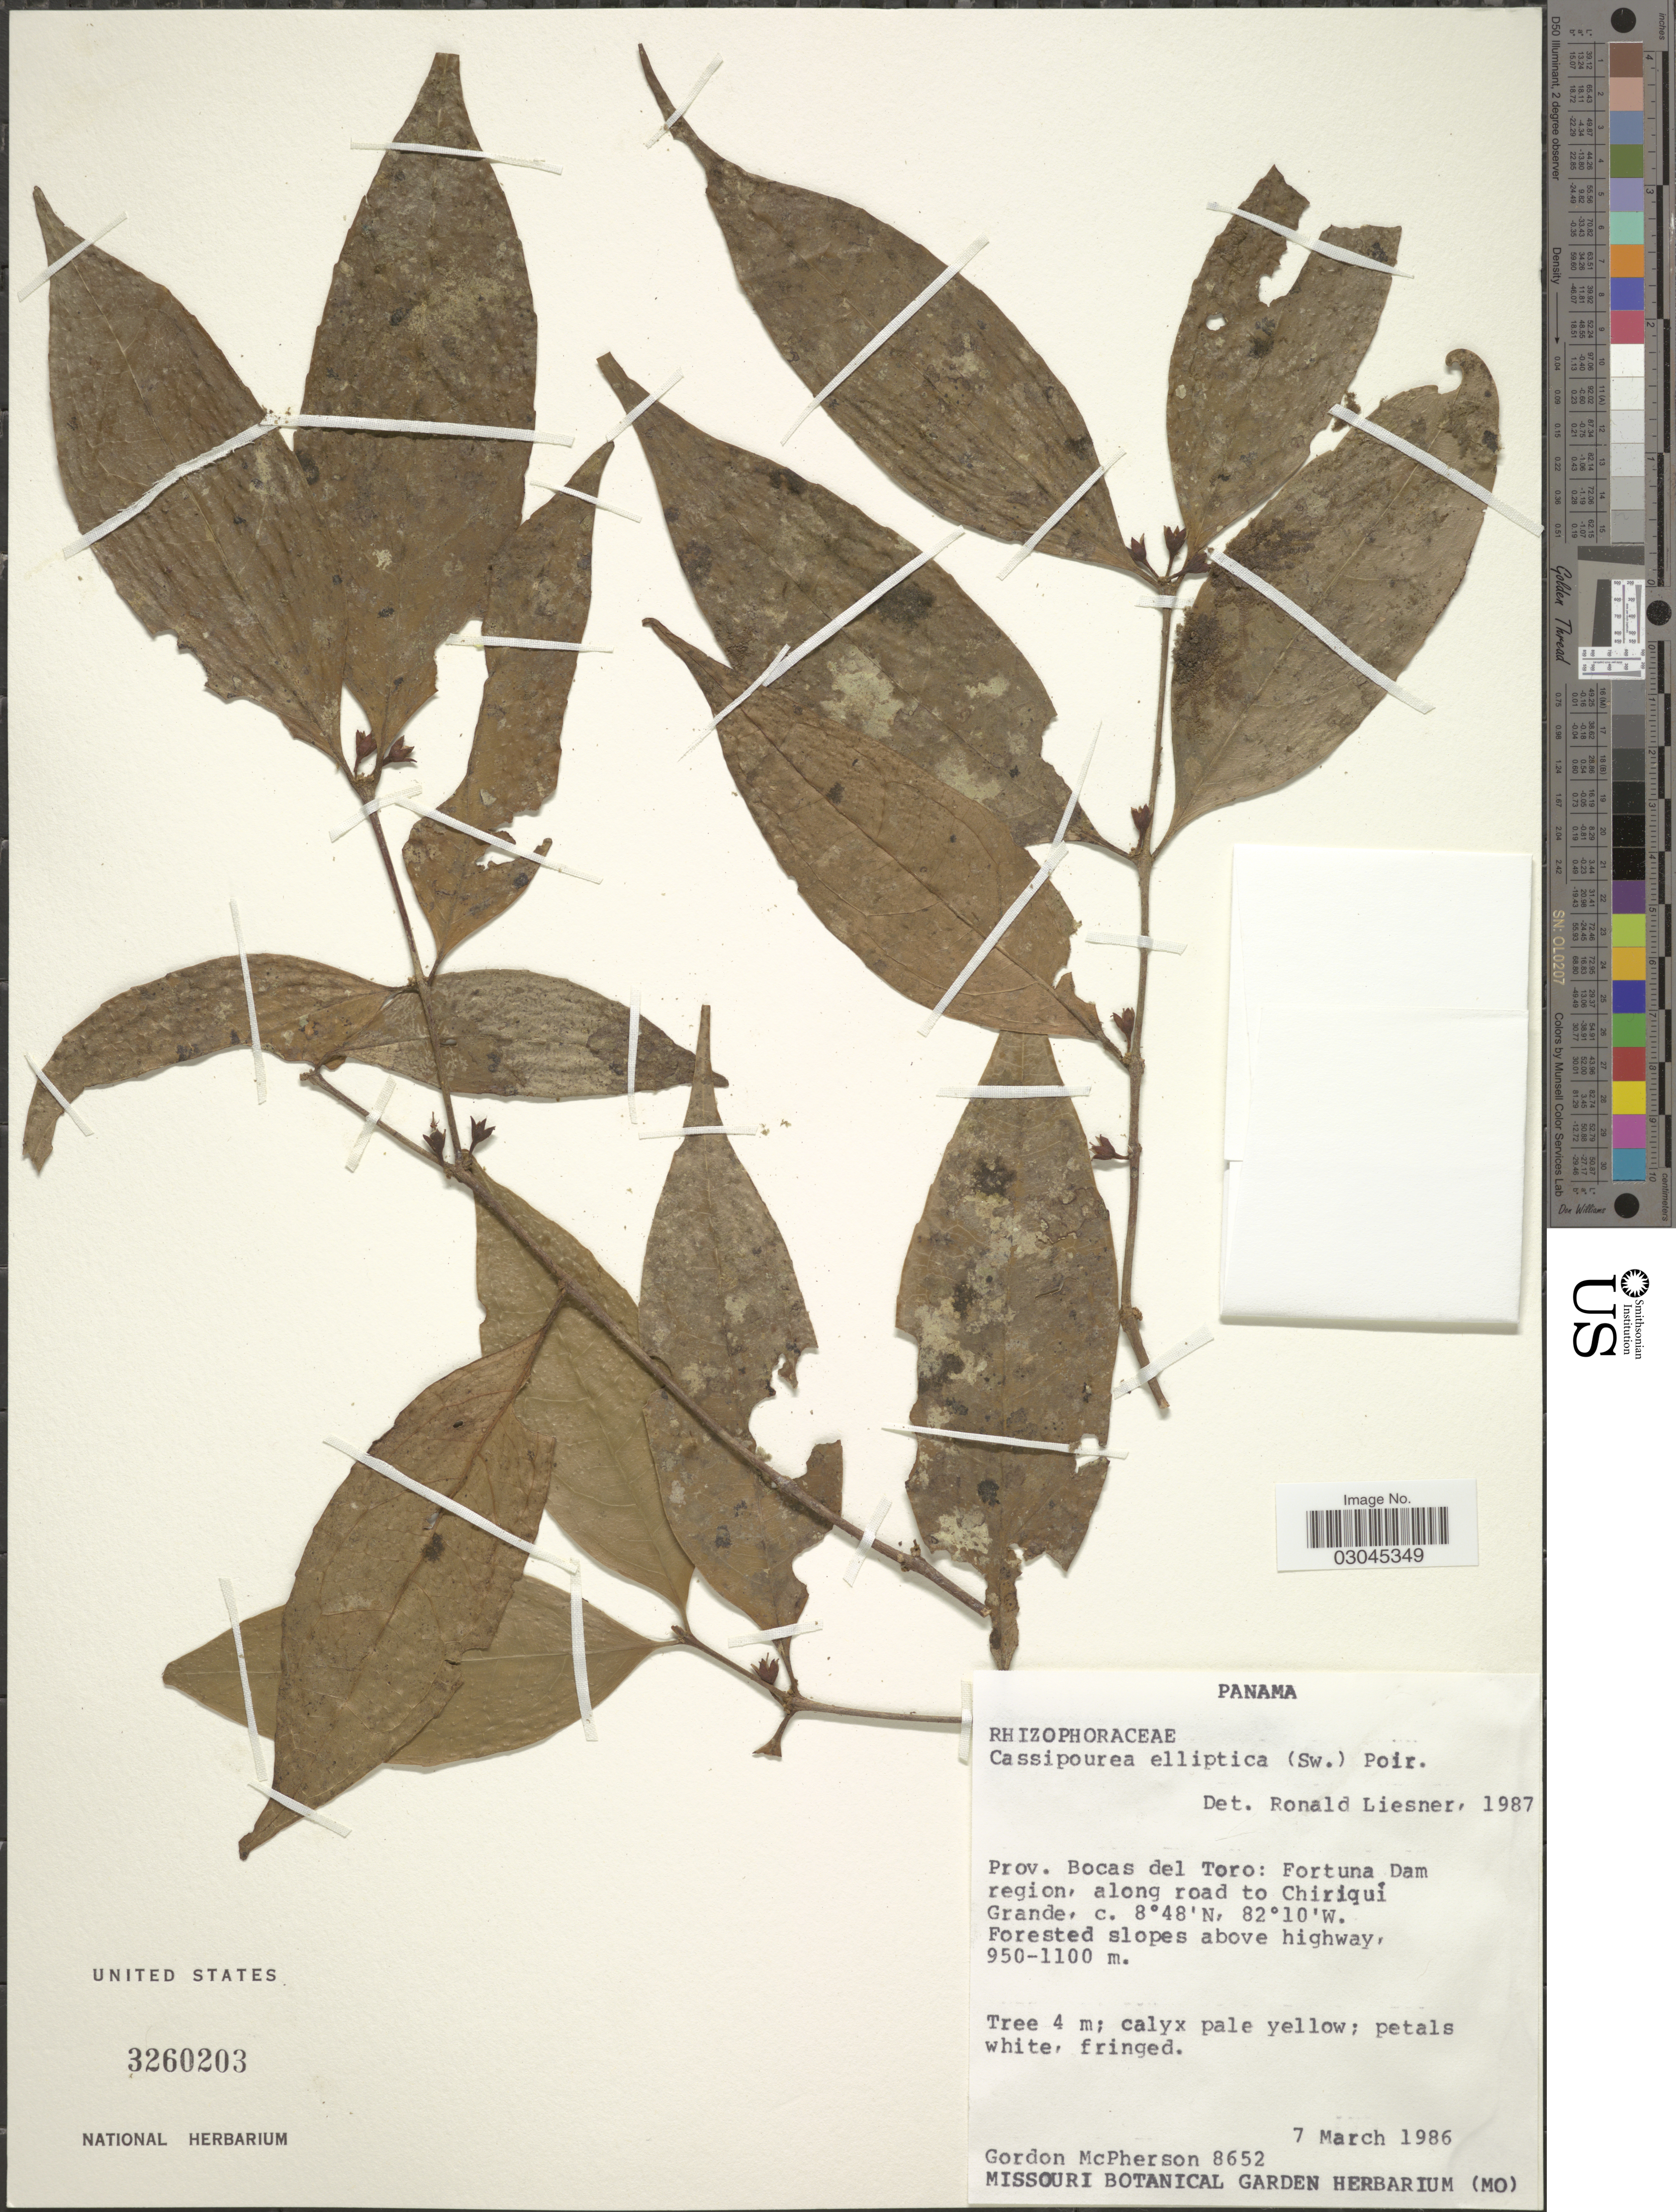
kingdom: Plantae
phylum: Tracheophyta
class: Magnoliopsida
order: Malpighiales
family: Rhizophoraceae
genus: Cassipourea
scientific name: Cassipourea elliptica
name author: (Sw.) Poir.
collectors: G. McPherson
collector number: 8652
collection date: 1986-03-07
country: Panama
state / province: Bocas del Toro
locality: Prov. Bocas del Toro: Fortuna Dam region, along road to Chiriquí Grande.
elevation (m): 950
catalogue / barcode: US 3260203